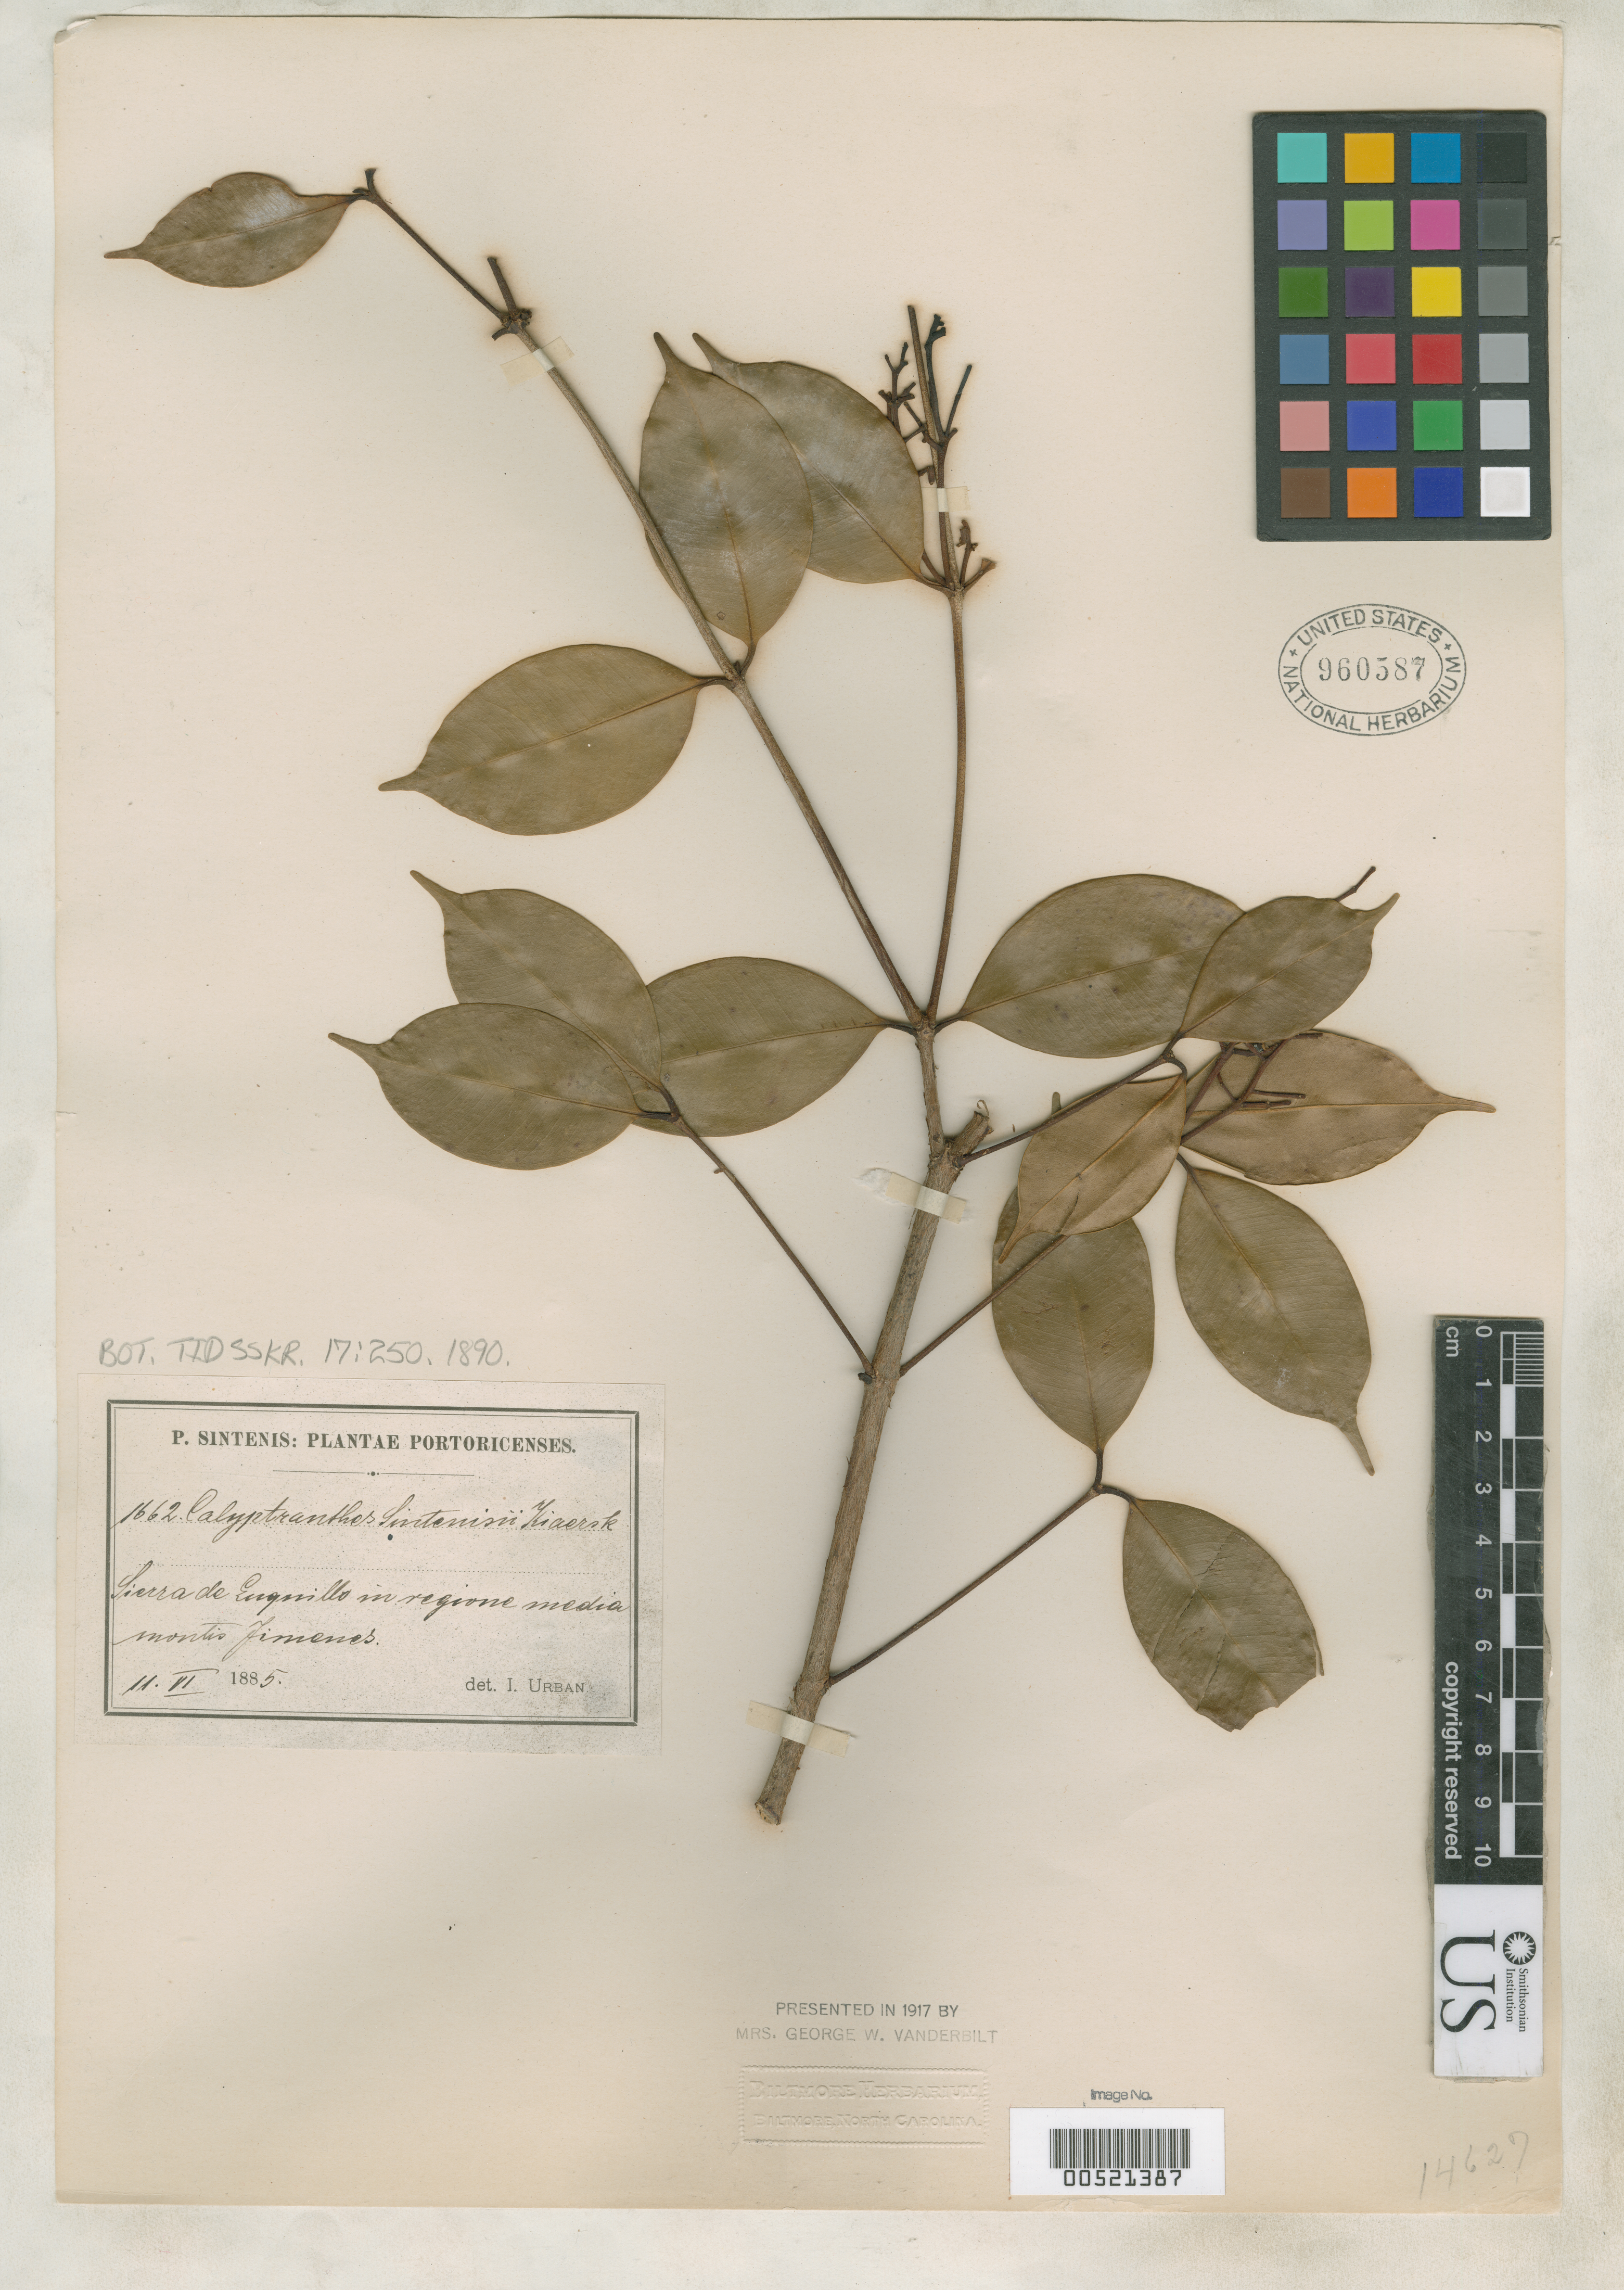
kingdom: Plantae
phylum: Tracheophyta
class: Magnoliopsida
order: Myrtales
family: Myrtaceae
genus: Calyptranthes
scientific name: Calyptranthes sintenisii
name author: Kiaersk.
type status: Isosyntype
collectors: P. Sintenis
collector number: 1662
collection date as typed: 11 Jun 1885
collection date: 1885-06-11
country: Puerto Rico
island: Greater Antilles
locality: Sierra de Luquillo in regime media montis Jimenes.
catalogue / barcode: US 960587